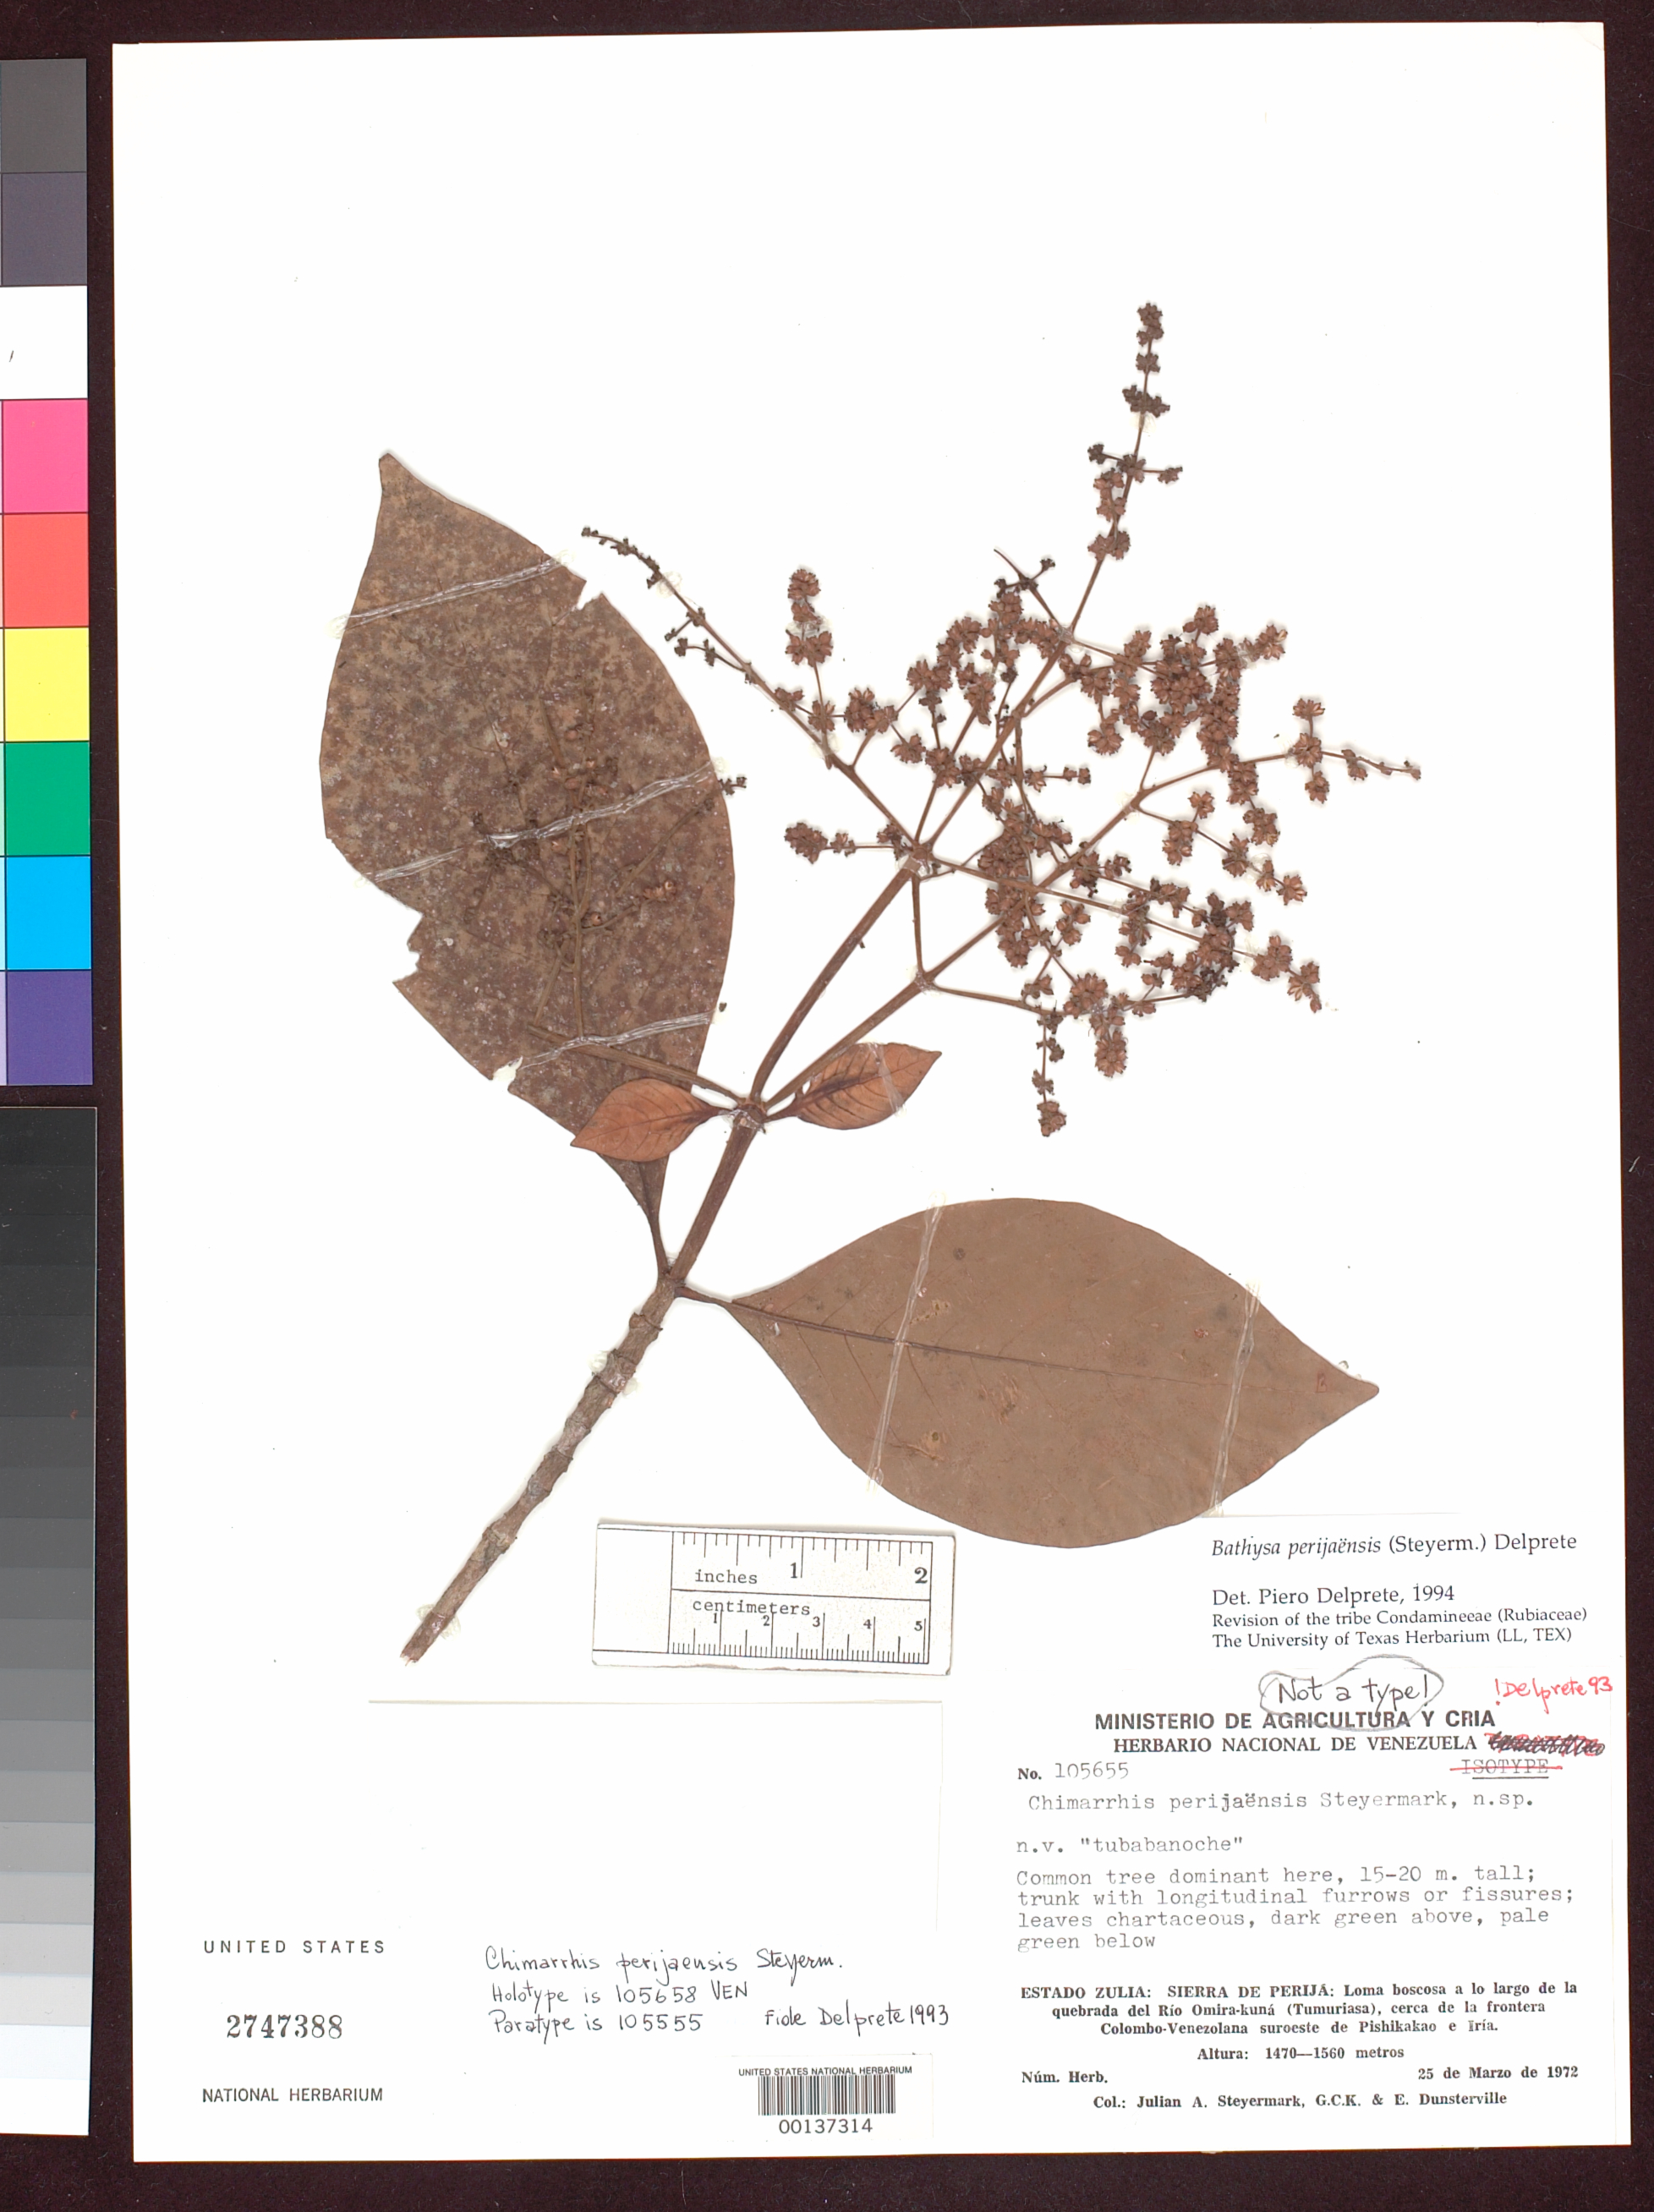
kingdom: Plantae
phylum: Tracheophyta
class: Magnoliopsida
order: Gentianales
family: Rubiaceae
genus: Bathysa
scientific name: Bathysa perijaënsis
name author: (Steyerm.) Delprete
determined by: Delprete, P. G., Herb. de Guyane Cay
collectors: J. Steyermark, G. C. K. Dunsterville & E. Dunsterville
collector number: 105655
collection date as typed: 25 Mar 1972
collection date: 1972-03-25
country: Venezuela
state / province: Zulia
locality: Serra de Perija, Rio Omira-Kuna Ravine (Tumuriasa), Colombian Venezuelan border, SW of Pichikakao and Iria.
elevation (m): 1470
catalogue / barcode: US 2747388